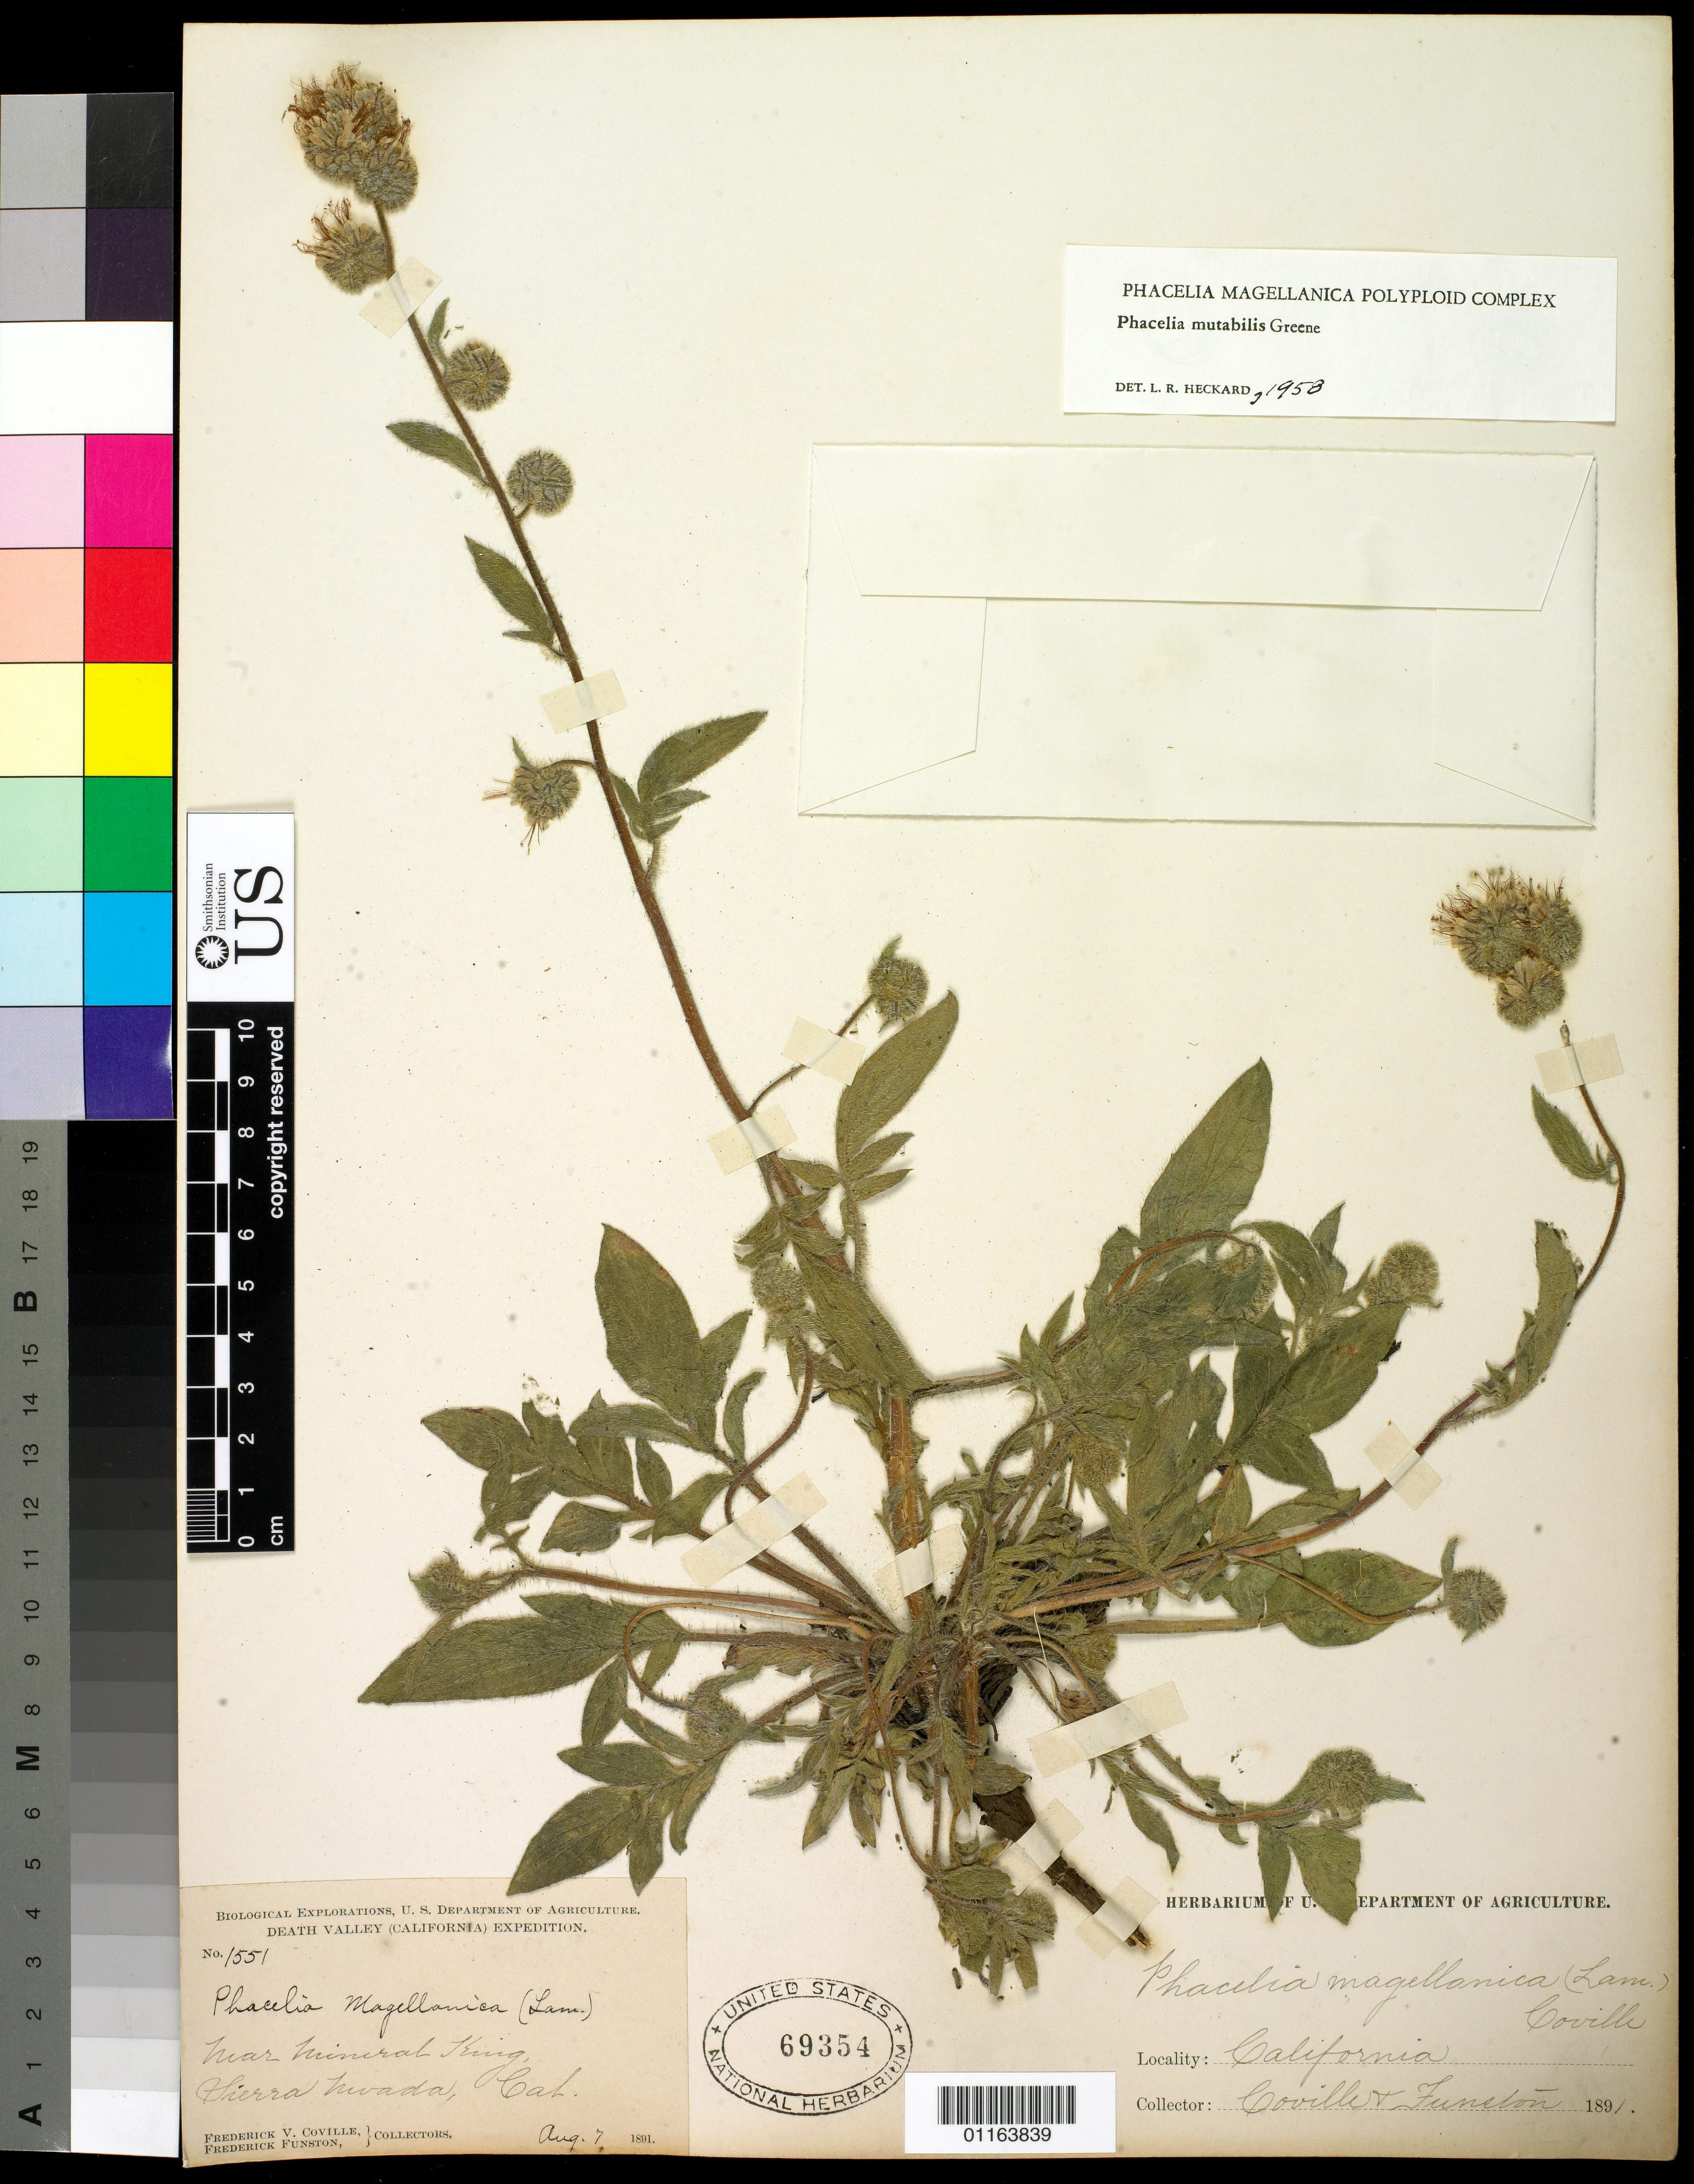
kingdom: Plantae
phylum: Tracheophyta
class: Magnoliopsida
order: Boraginales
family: Hydrophyllaceae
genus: Phacelia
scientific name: Phacelia mutabilis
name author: Greene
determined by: Heckard, Lawrence R.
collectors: F. V. Coville & F. Funston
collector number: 1551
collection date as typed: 7 Aug 1891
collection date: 1891-08-07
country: United States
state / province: California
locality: near Mineral King, Sierra Nevada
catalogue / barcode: US 69354